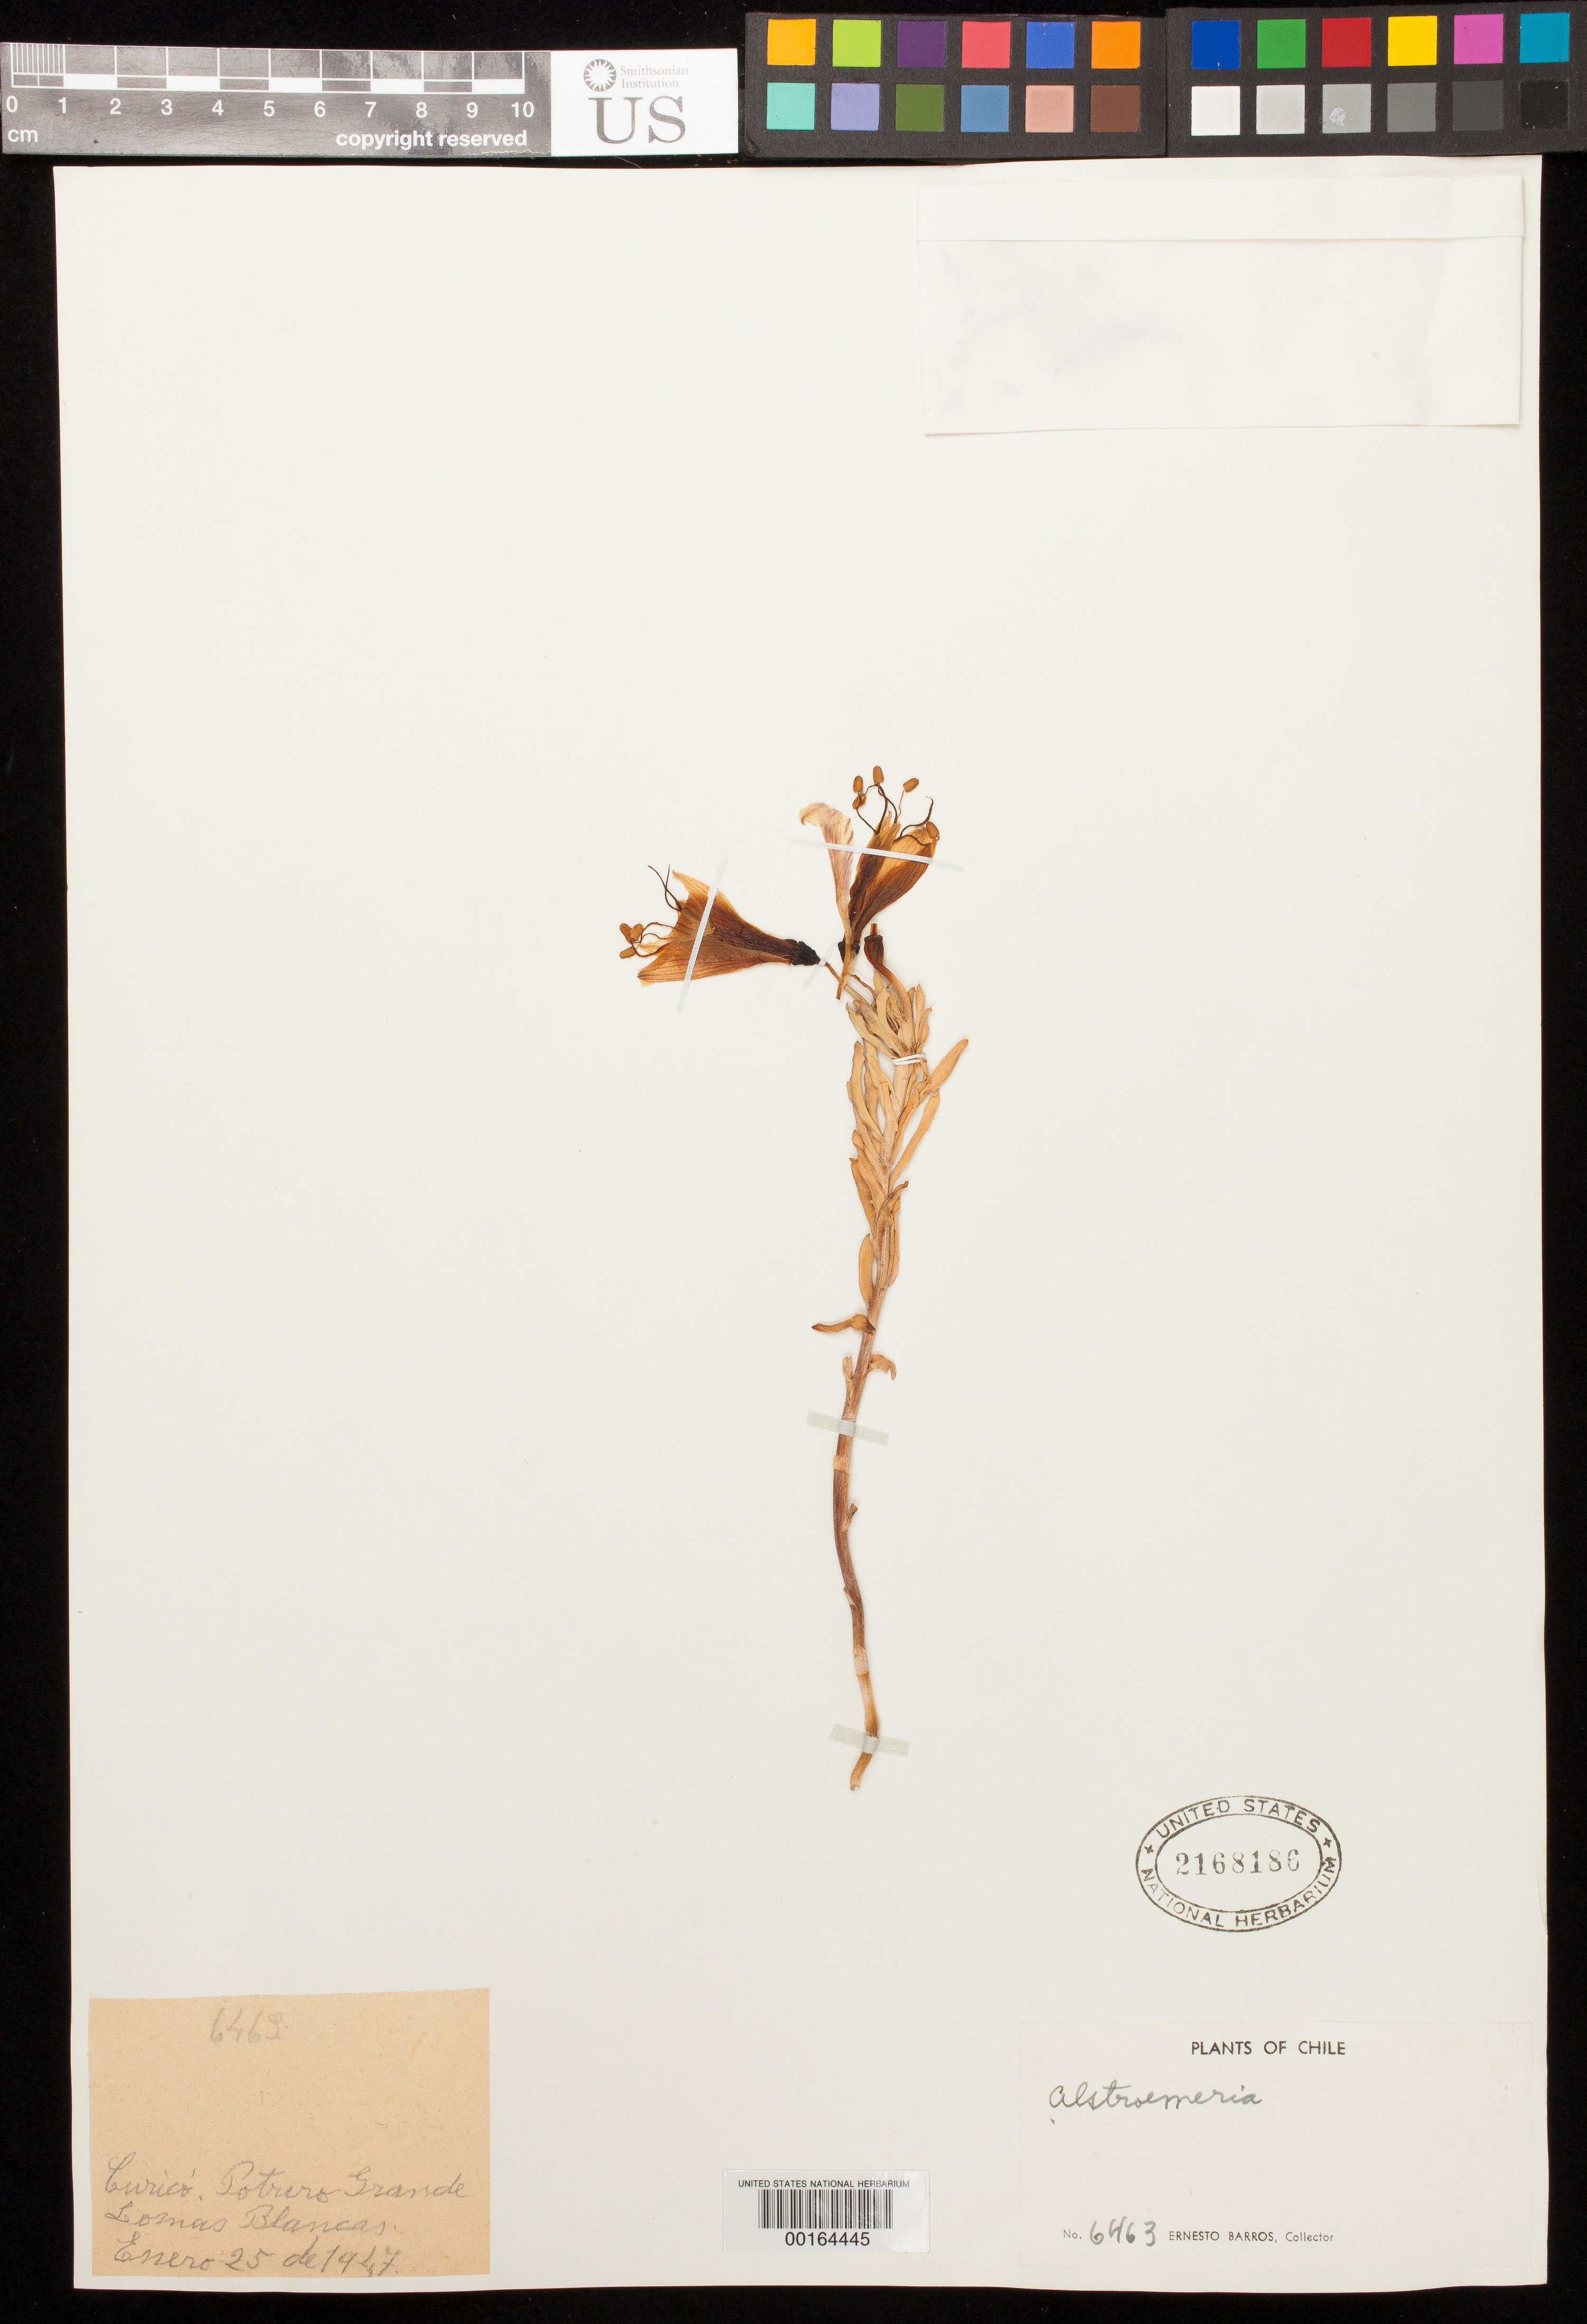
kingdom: Plantae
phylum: Tracheophyta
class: Liliopsida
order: Liliales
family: Alstroemeriaceae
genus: Alstroemeria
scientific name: Alstroemeria ligtu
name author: L.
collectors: E. Barros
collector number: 6463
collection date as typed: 25 Jan 1947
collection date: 1947-01-25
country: Chile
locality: Curico; potrero grande lomas blancas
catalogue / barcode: US 2168186